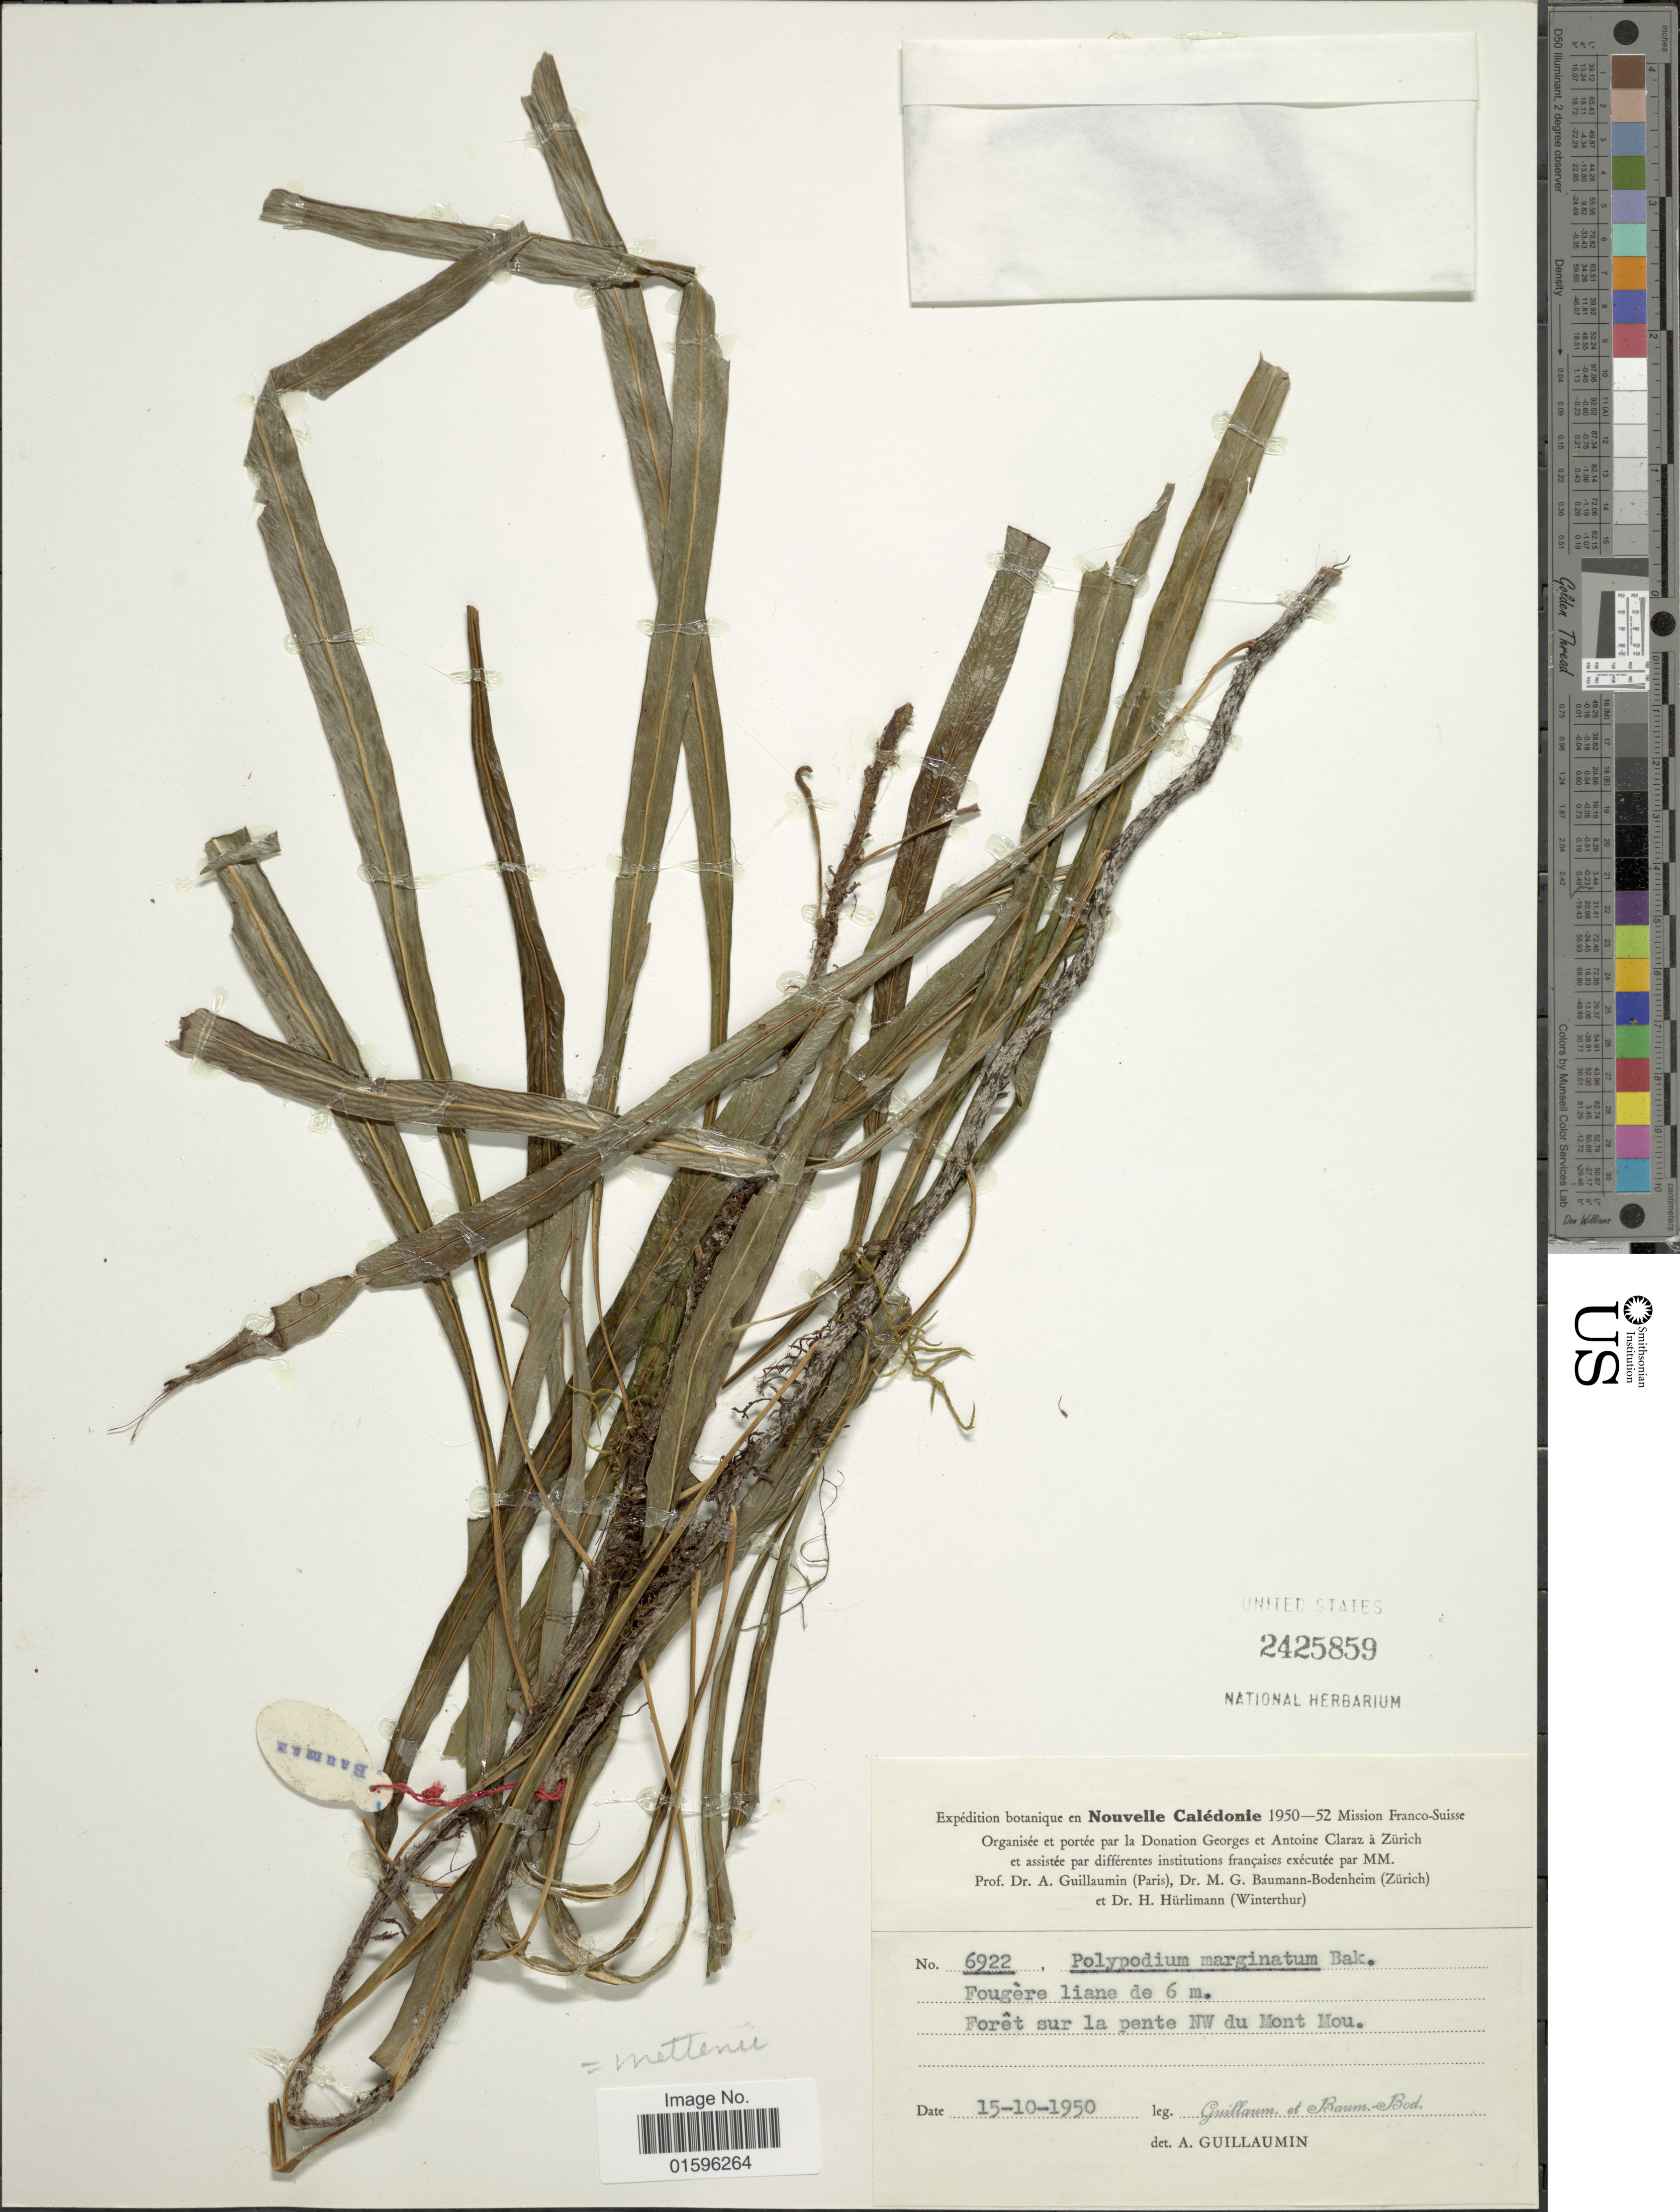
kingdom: Plantae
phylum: Tracheophyta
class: Polypodiopsida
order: Polypodiales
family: Polypodiaceae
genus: Polypodium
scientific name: Polypodium mettenii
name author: Copel.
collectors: A. Guillaumin & M. G. Baumann-Bodenheim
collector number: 6922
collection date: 1950-10-15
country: New Caledonia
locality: Nouvelle Caledonie, Foret sur la pente NW du Mont Mou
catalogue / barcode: US 2425859